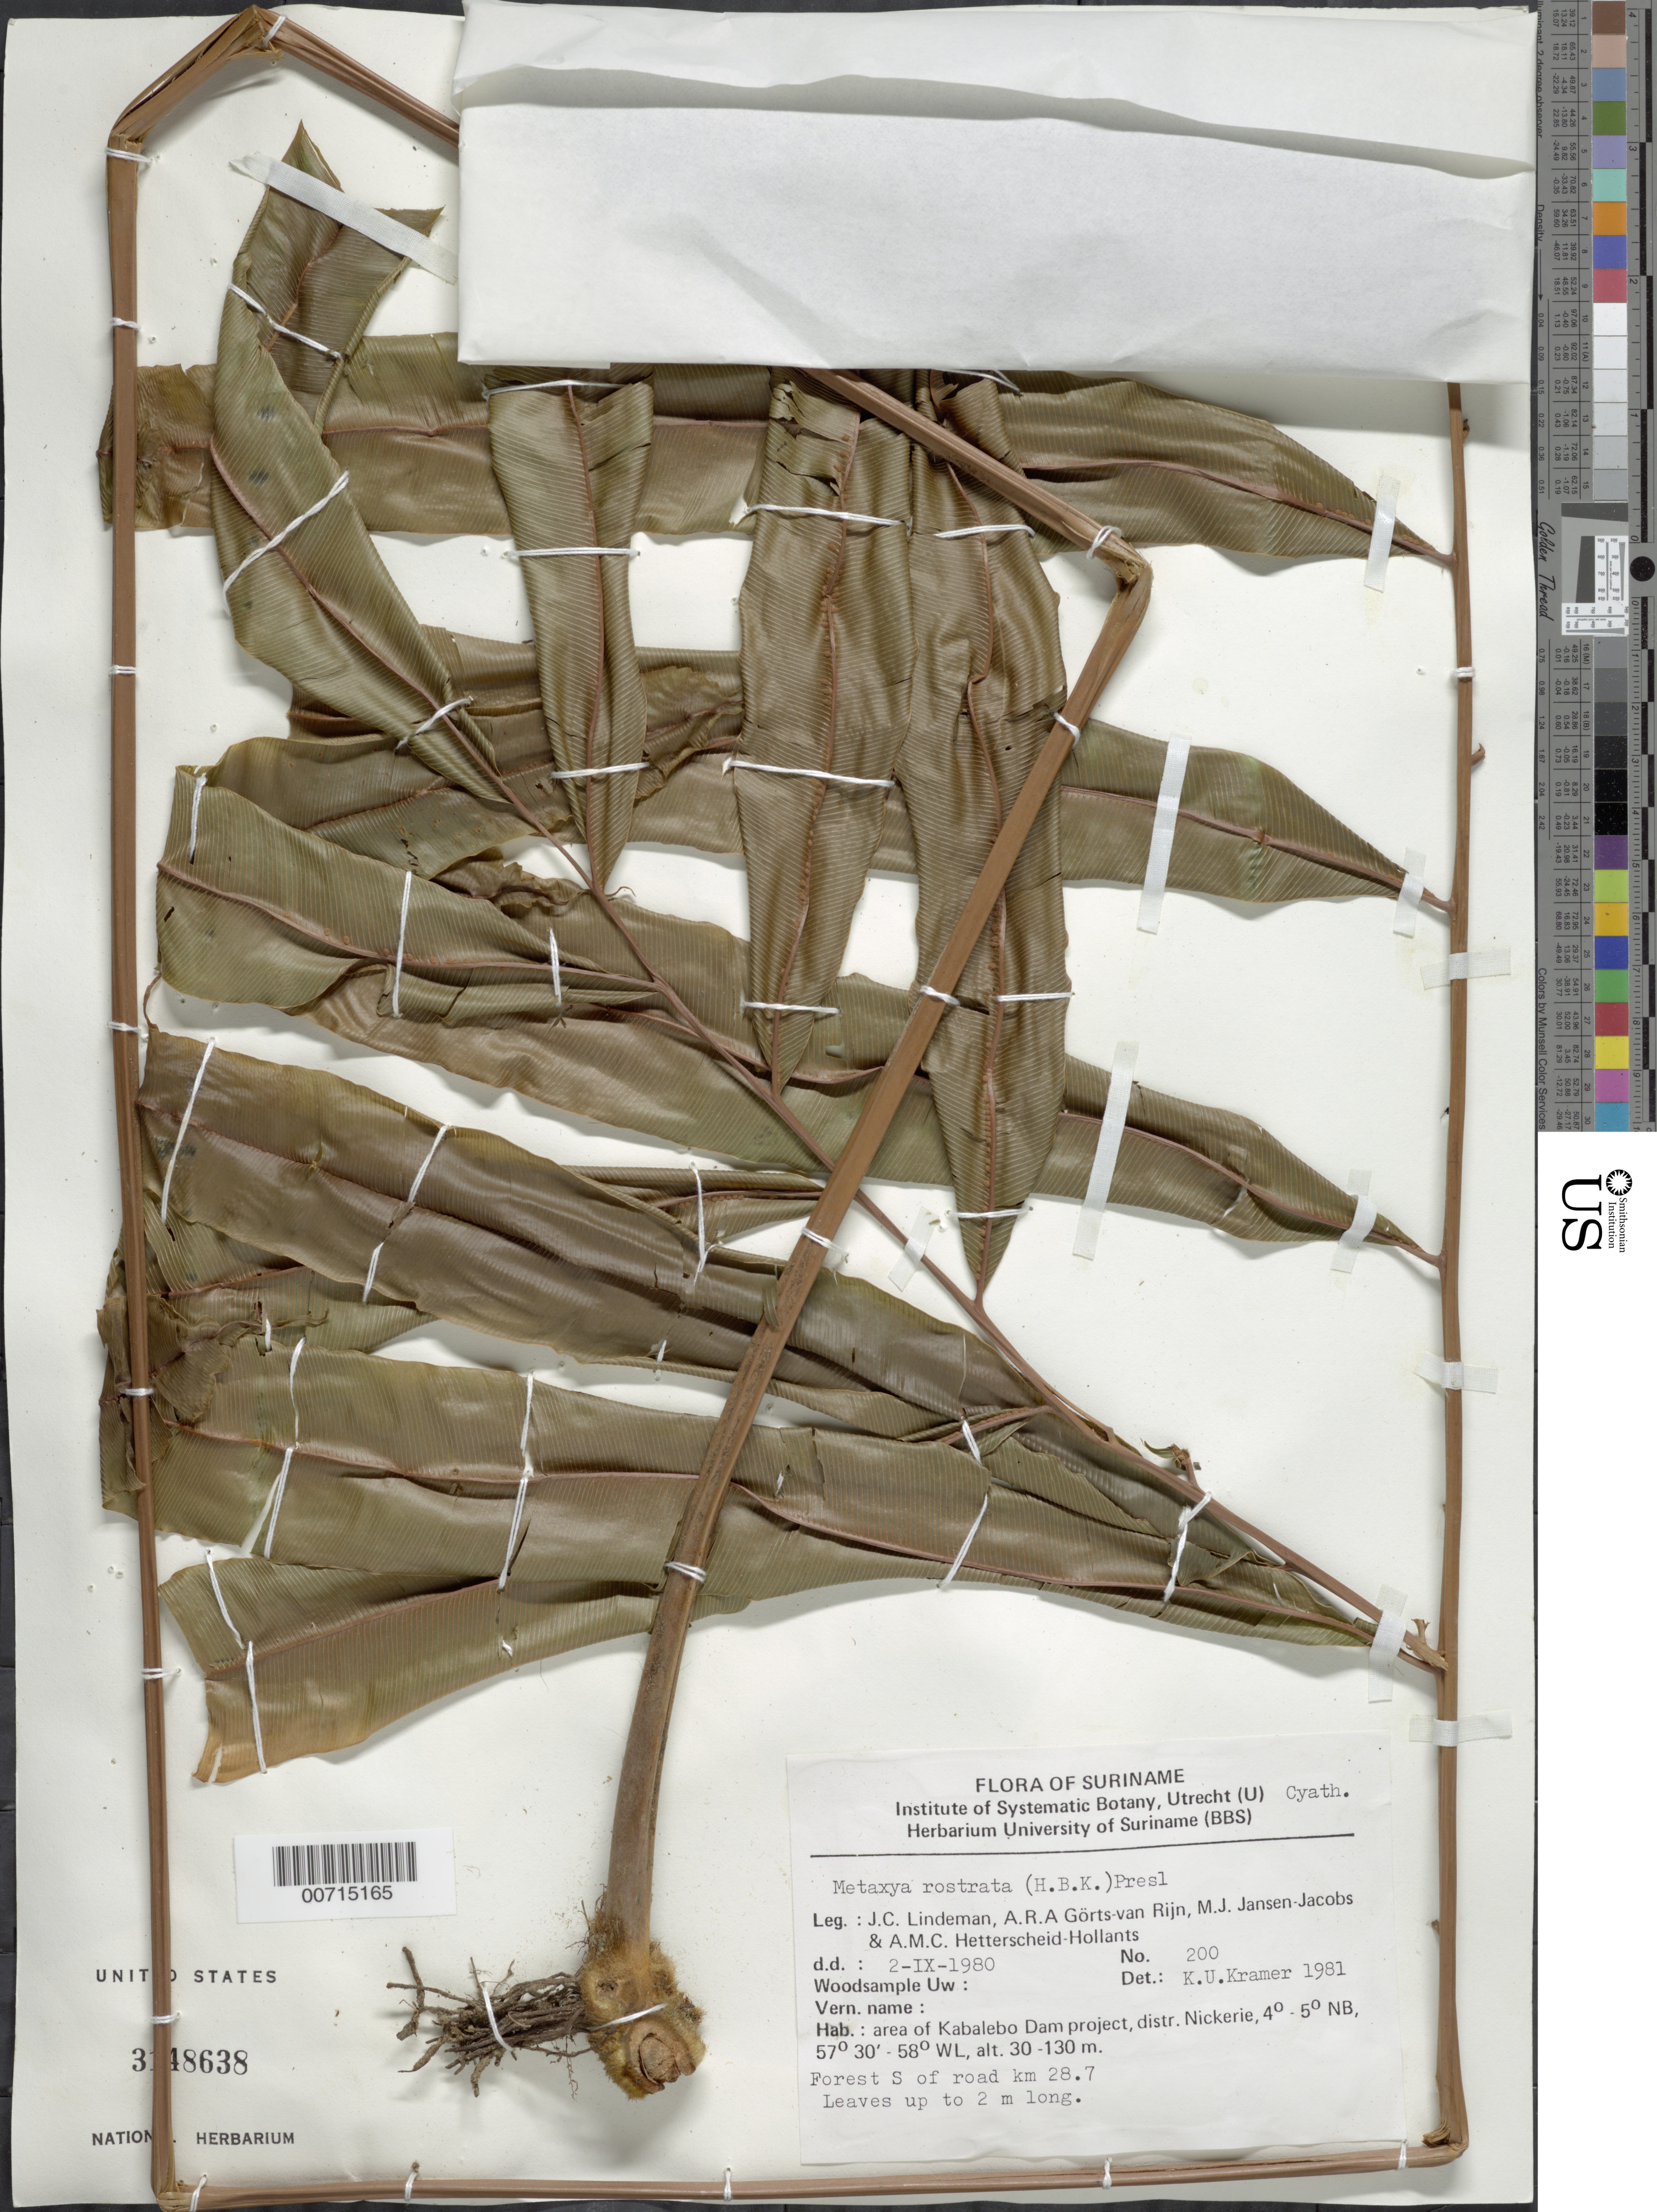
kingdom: Plantae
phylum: Tracheophyta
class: Polypodiopsida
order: Cyatheales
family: Metaxyaceae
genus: Metaxya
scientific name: Metaxya rostrata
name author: (Kunth) C. Presl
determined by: Kramer, K. U.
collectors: J. C. Lindeman, A. .R. A. Görts-van Rijn, M. J. Jansen-Jacobs & A. Hetterscheid-Hollants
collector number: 80 200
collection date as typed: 2-Sep-80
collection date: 1980-09-02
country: Suriname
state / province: Nickerie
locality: Kabalebo Dam project area, S of road, km 28.7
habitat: Forest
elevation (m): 30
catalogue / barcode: US 3148638